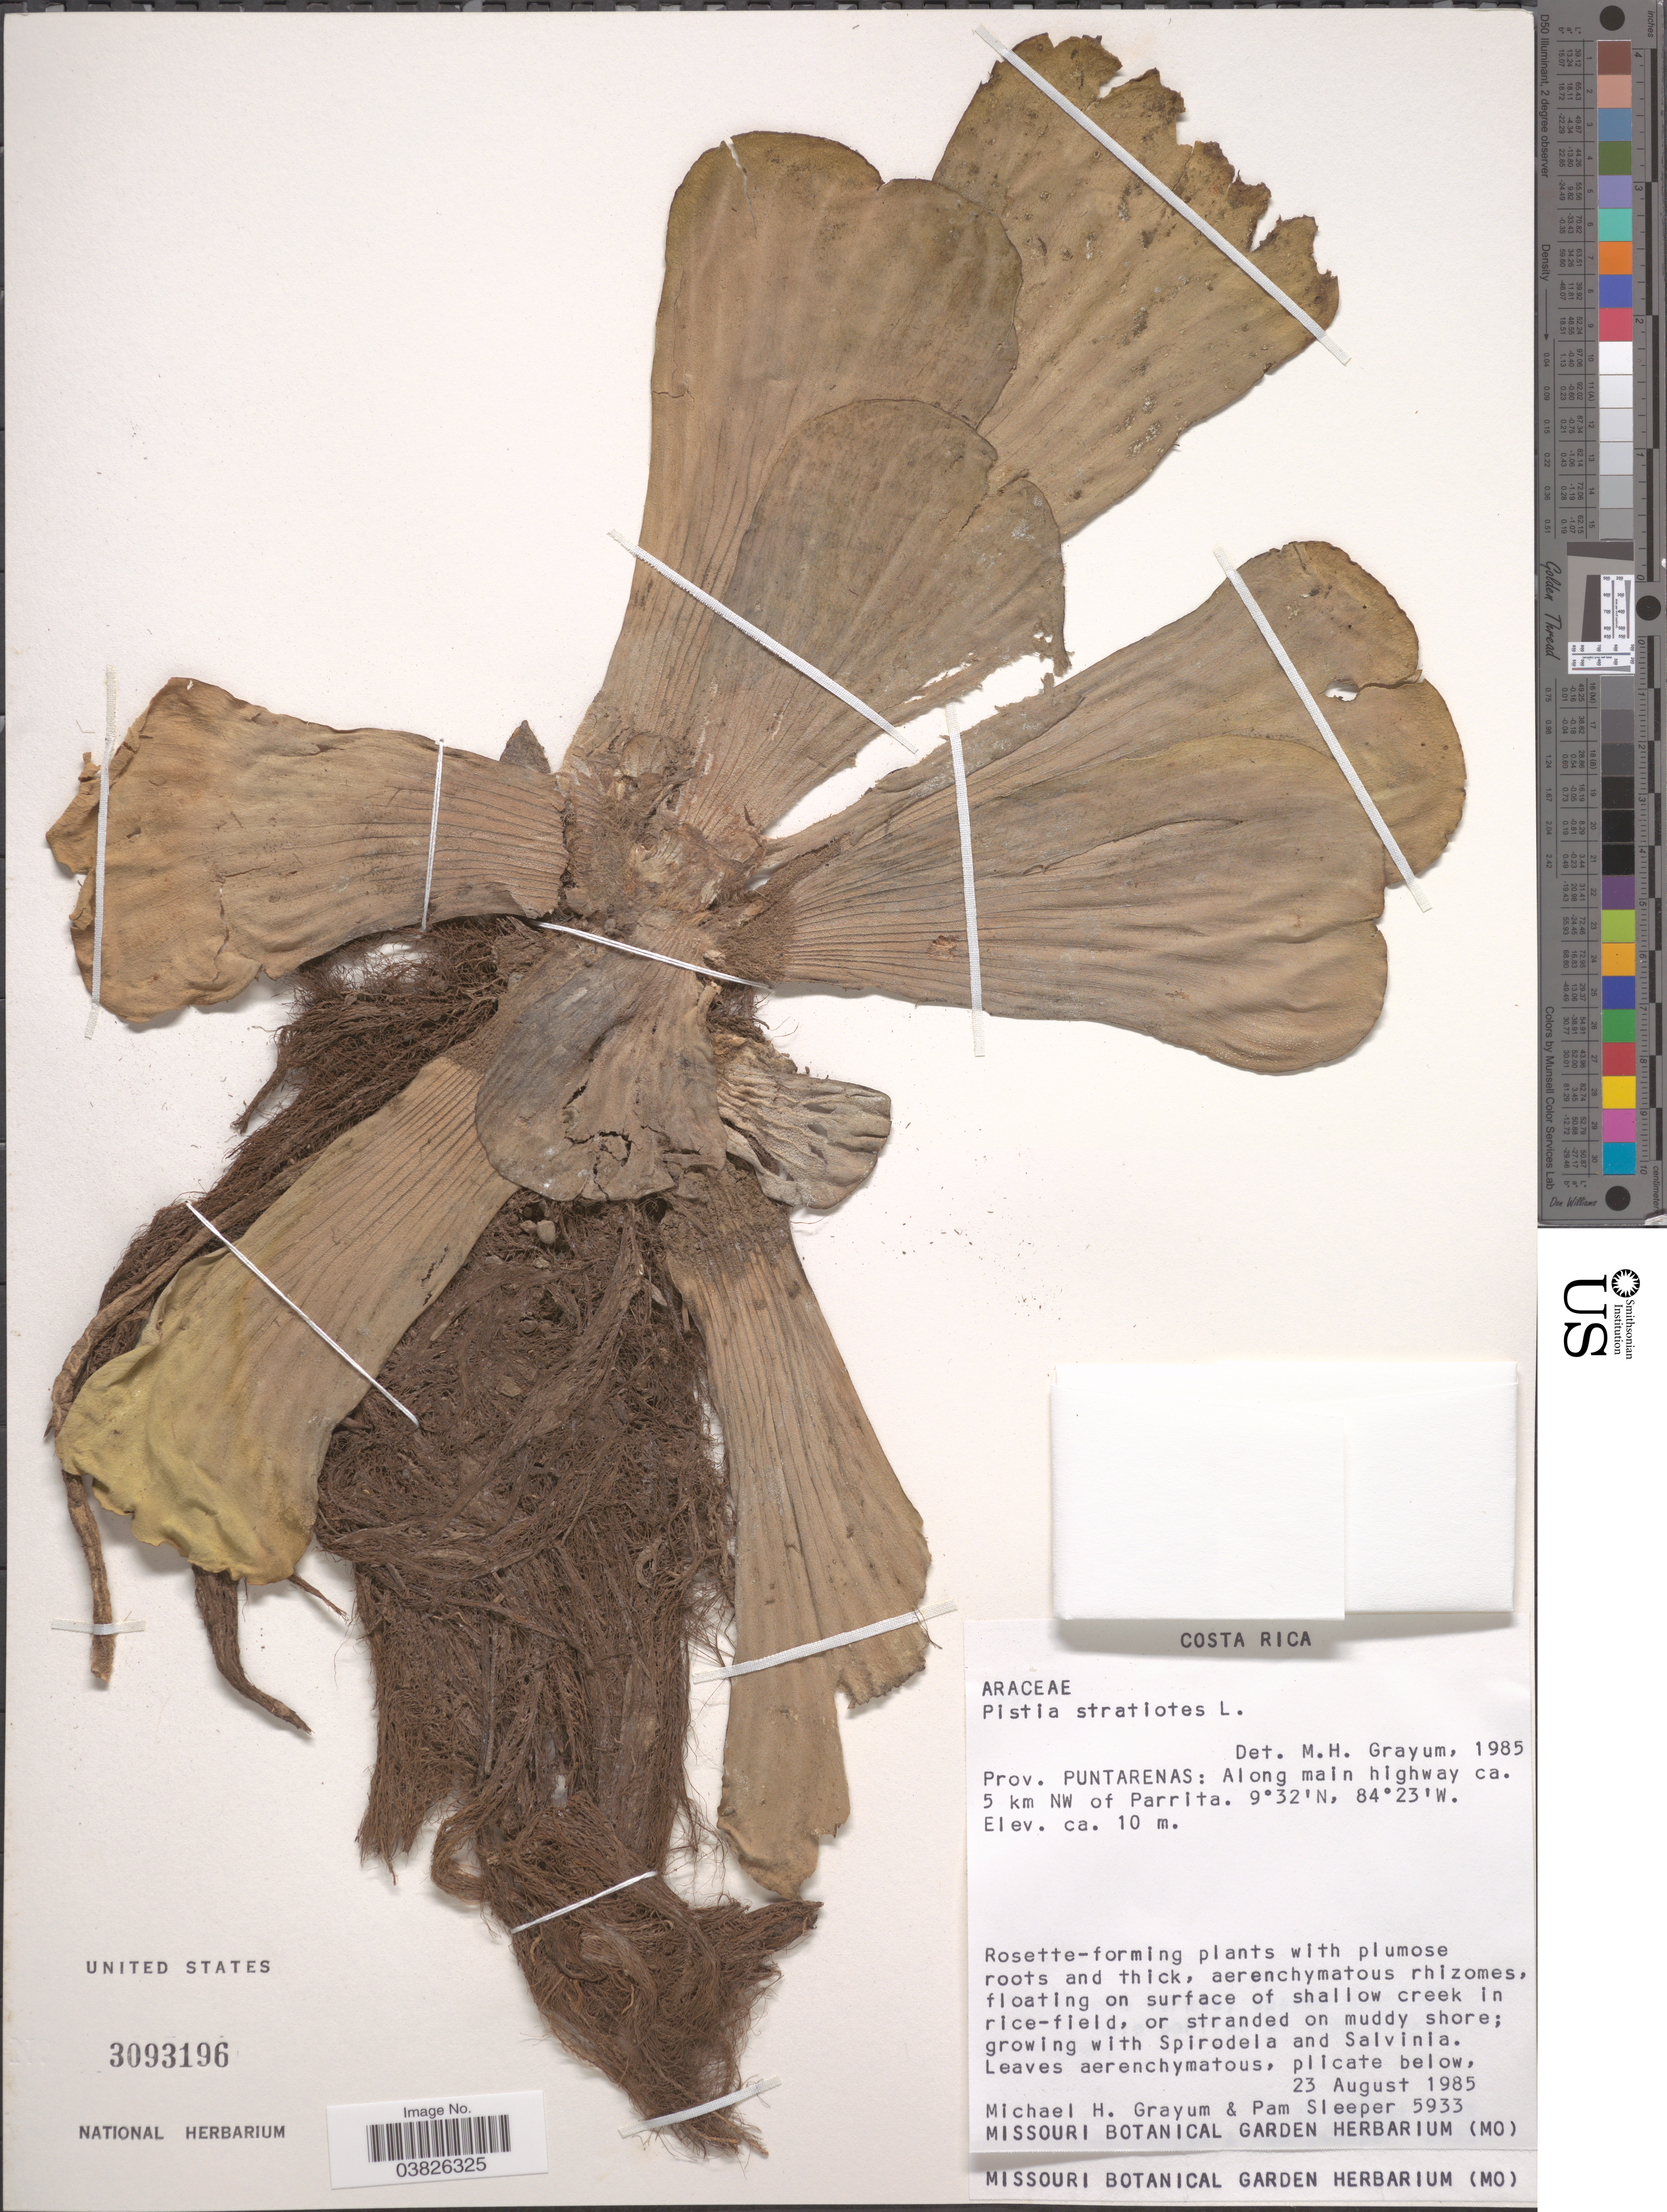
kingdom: Plantae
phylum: Tracheophyta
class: Liliopsida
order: Alismatales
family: Araceae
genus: Pistia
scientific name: Pistia stratiotes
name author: L.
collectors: M. H. Grayum & P. Sleeper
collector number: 5933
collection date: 1985-08-23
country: Costa Rica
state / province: Puntarenas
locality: Along main highway ca. 5 km NW of Parrita.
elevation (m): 10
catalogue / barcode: US 3093196